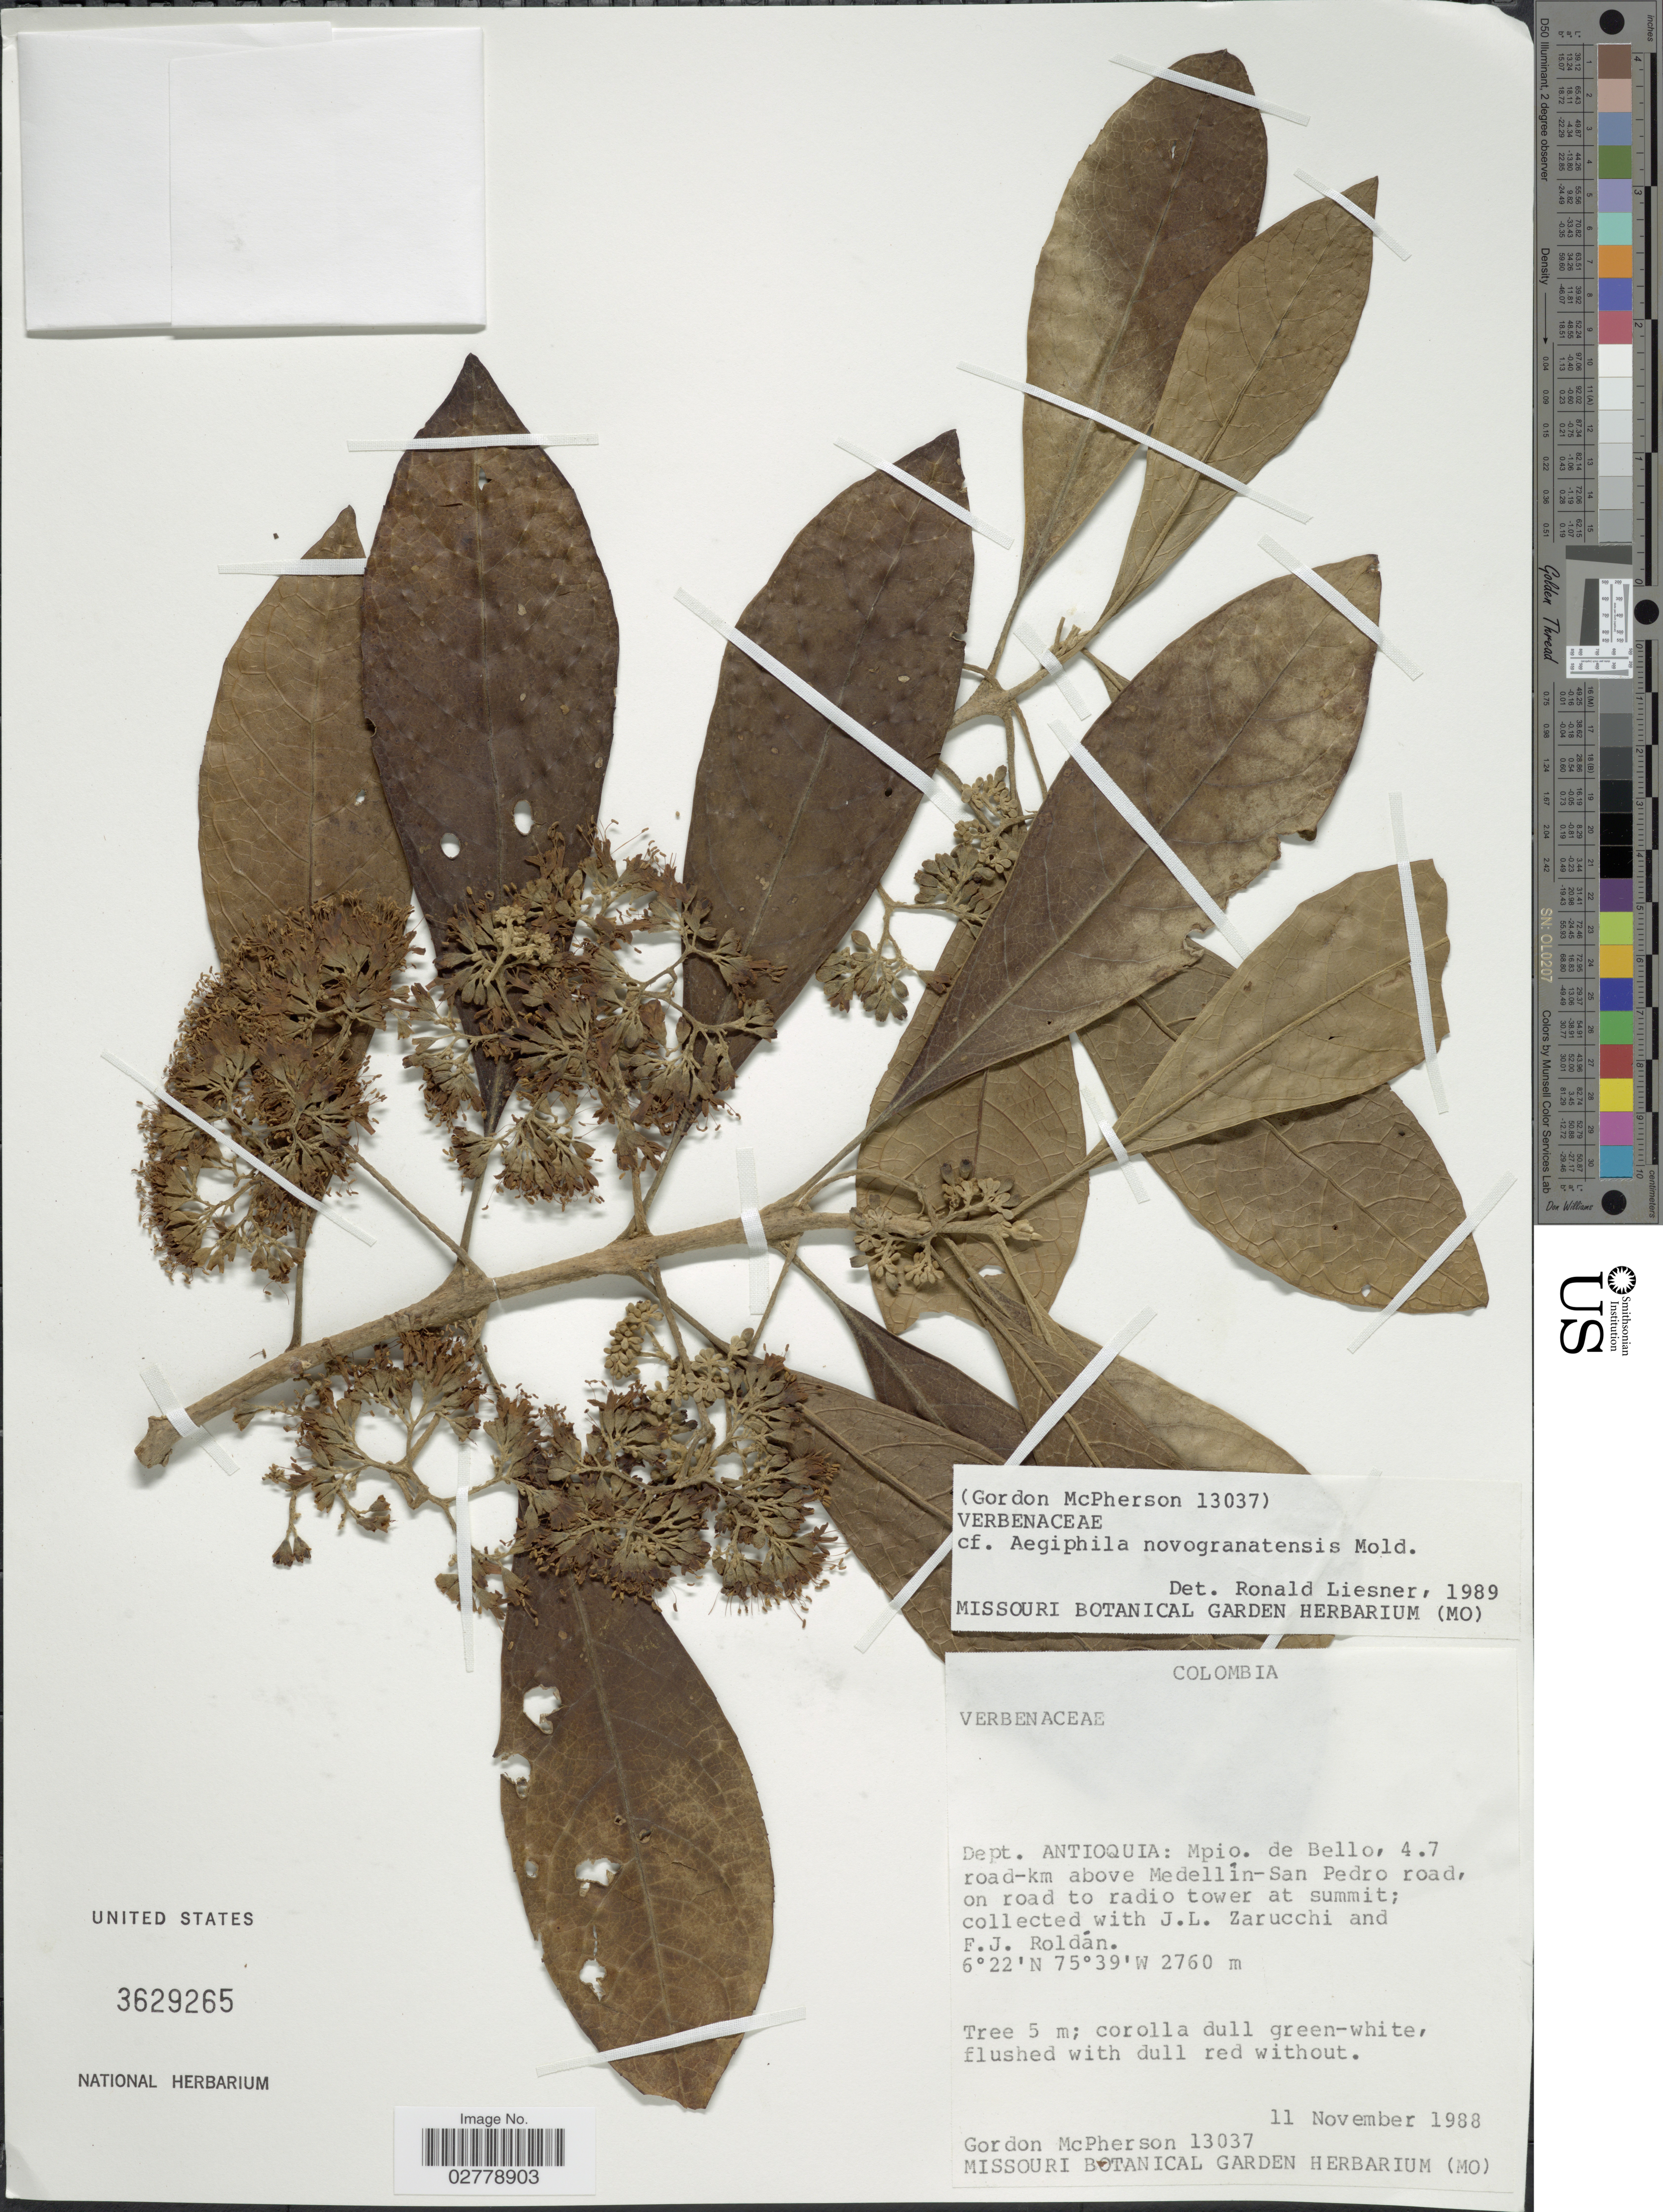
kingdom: Plantae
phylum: Tracheophyta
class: Magnoliopsida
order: Lamiales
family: Lamiaceae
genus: Aegiphila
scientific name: Aegiphila novogranatensis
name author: Moldenke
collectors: G. D. McPherson, J. L. Zarucchi & F. J. Roldán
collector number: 13037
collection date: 1988-11-11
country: Colombia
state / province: Antioquia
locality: Mpio. de Bello, 4.7 road-km above Medellín-San Pedro road, on road to radio tower at summit.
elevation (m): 2760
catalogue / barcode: US 3629265